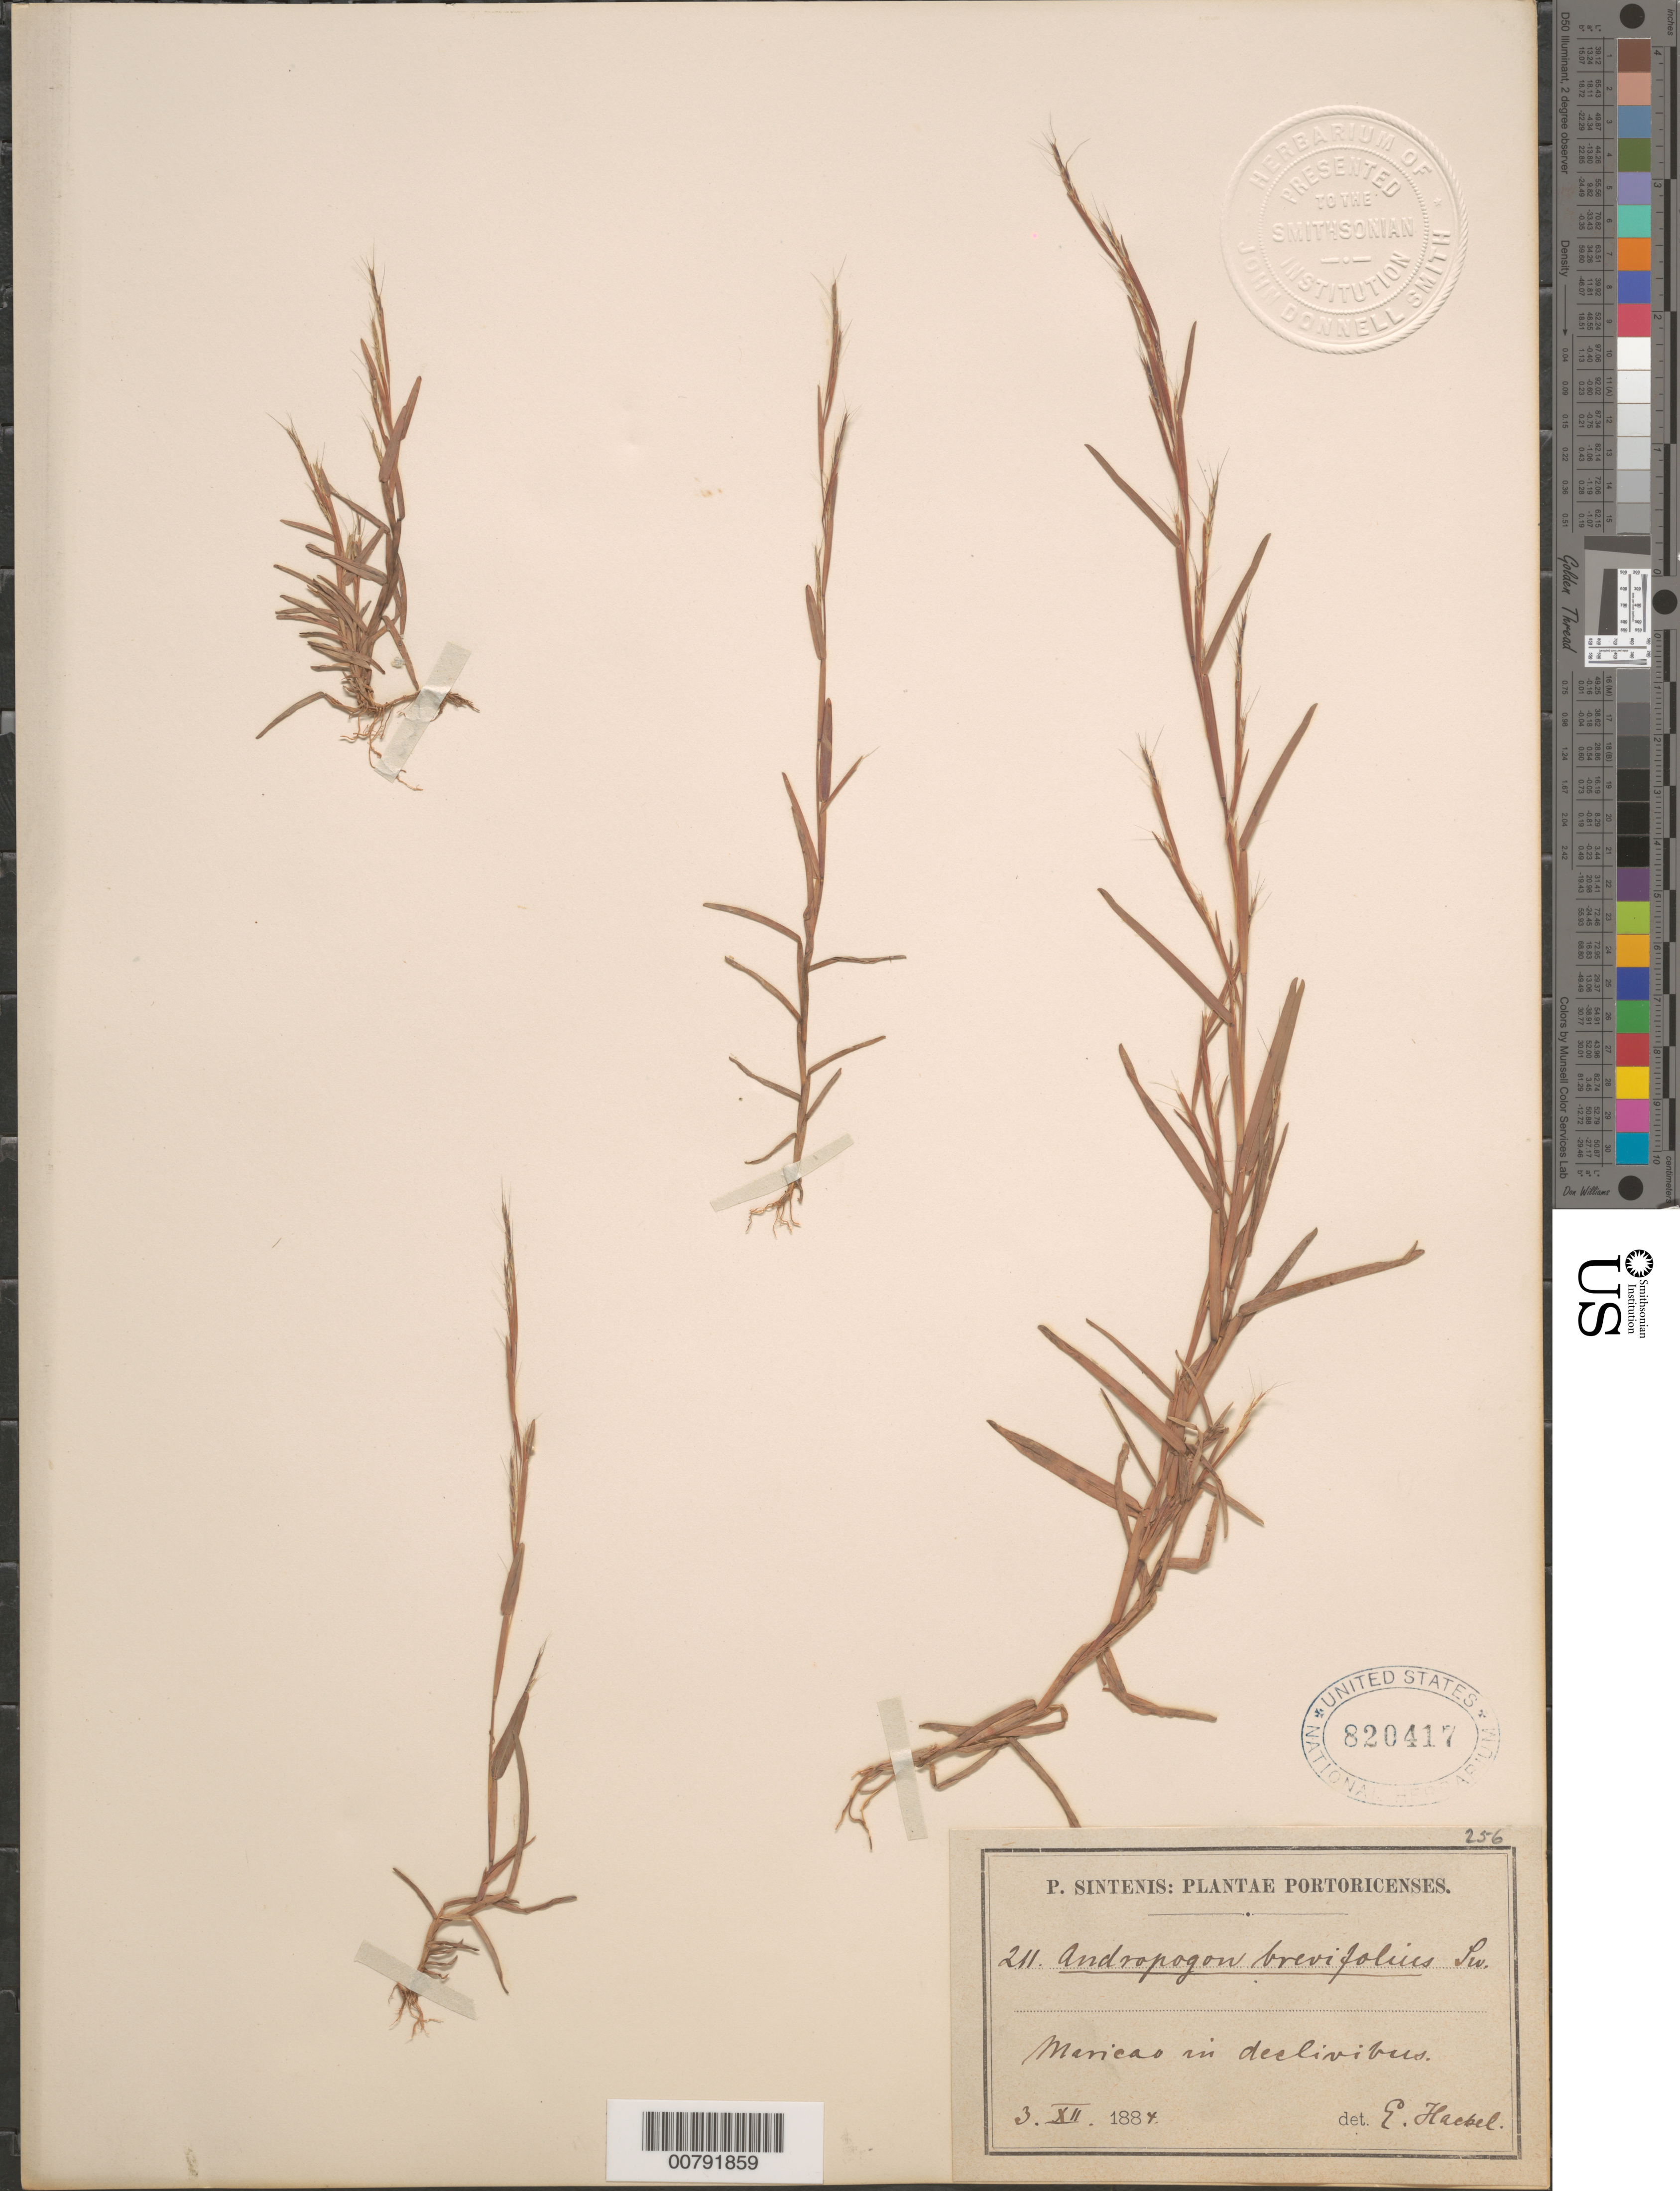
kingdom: Plantae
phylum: Tracheophyta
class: Liliopsida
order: Poales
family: Poaceae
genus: Schizachyrium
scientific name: Schizachyrium brevifolium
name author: (Sw.) Nees ex Büse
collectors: E. Hackel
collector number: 211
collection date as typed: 03 Dec 1884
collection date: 1884-12-03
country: Puerto Rico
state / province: Maricao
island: Puerto Rico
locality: Maricao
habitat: In declivibus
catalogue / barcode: US 820417